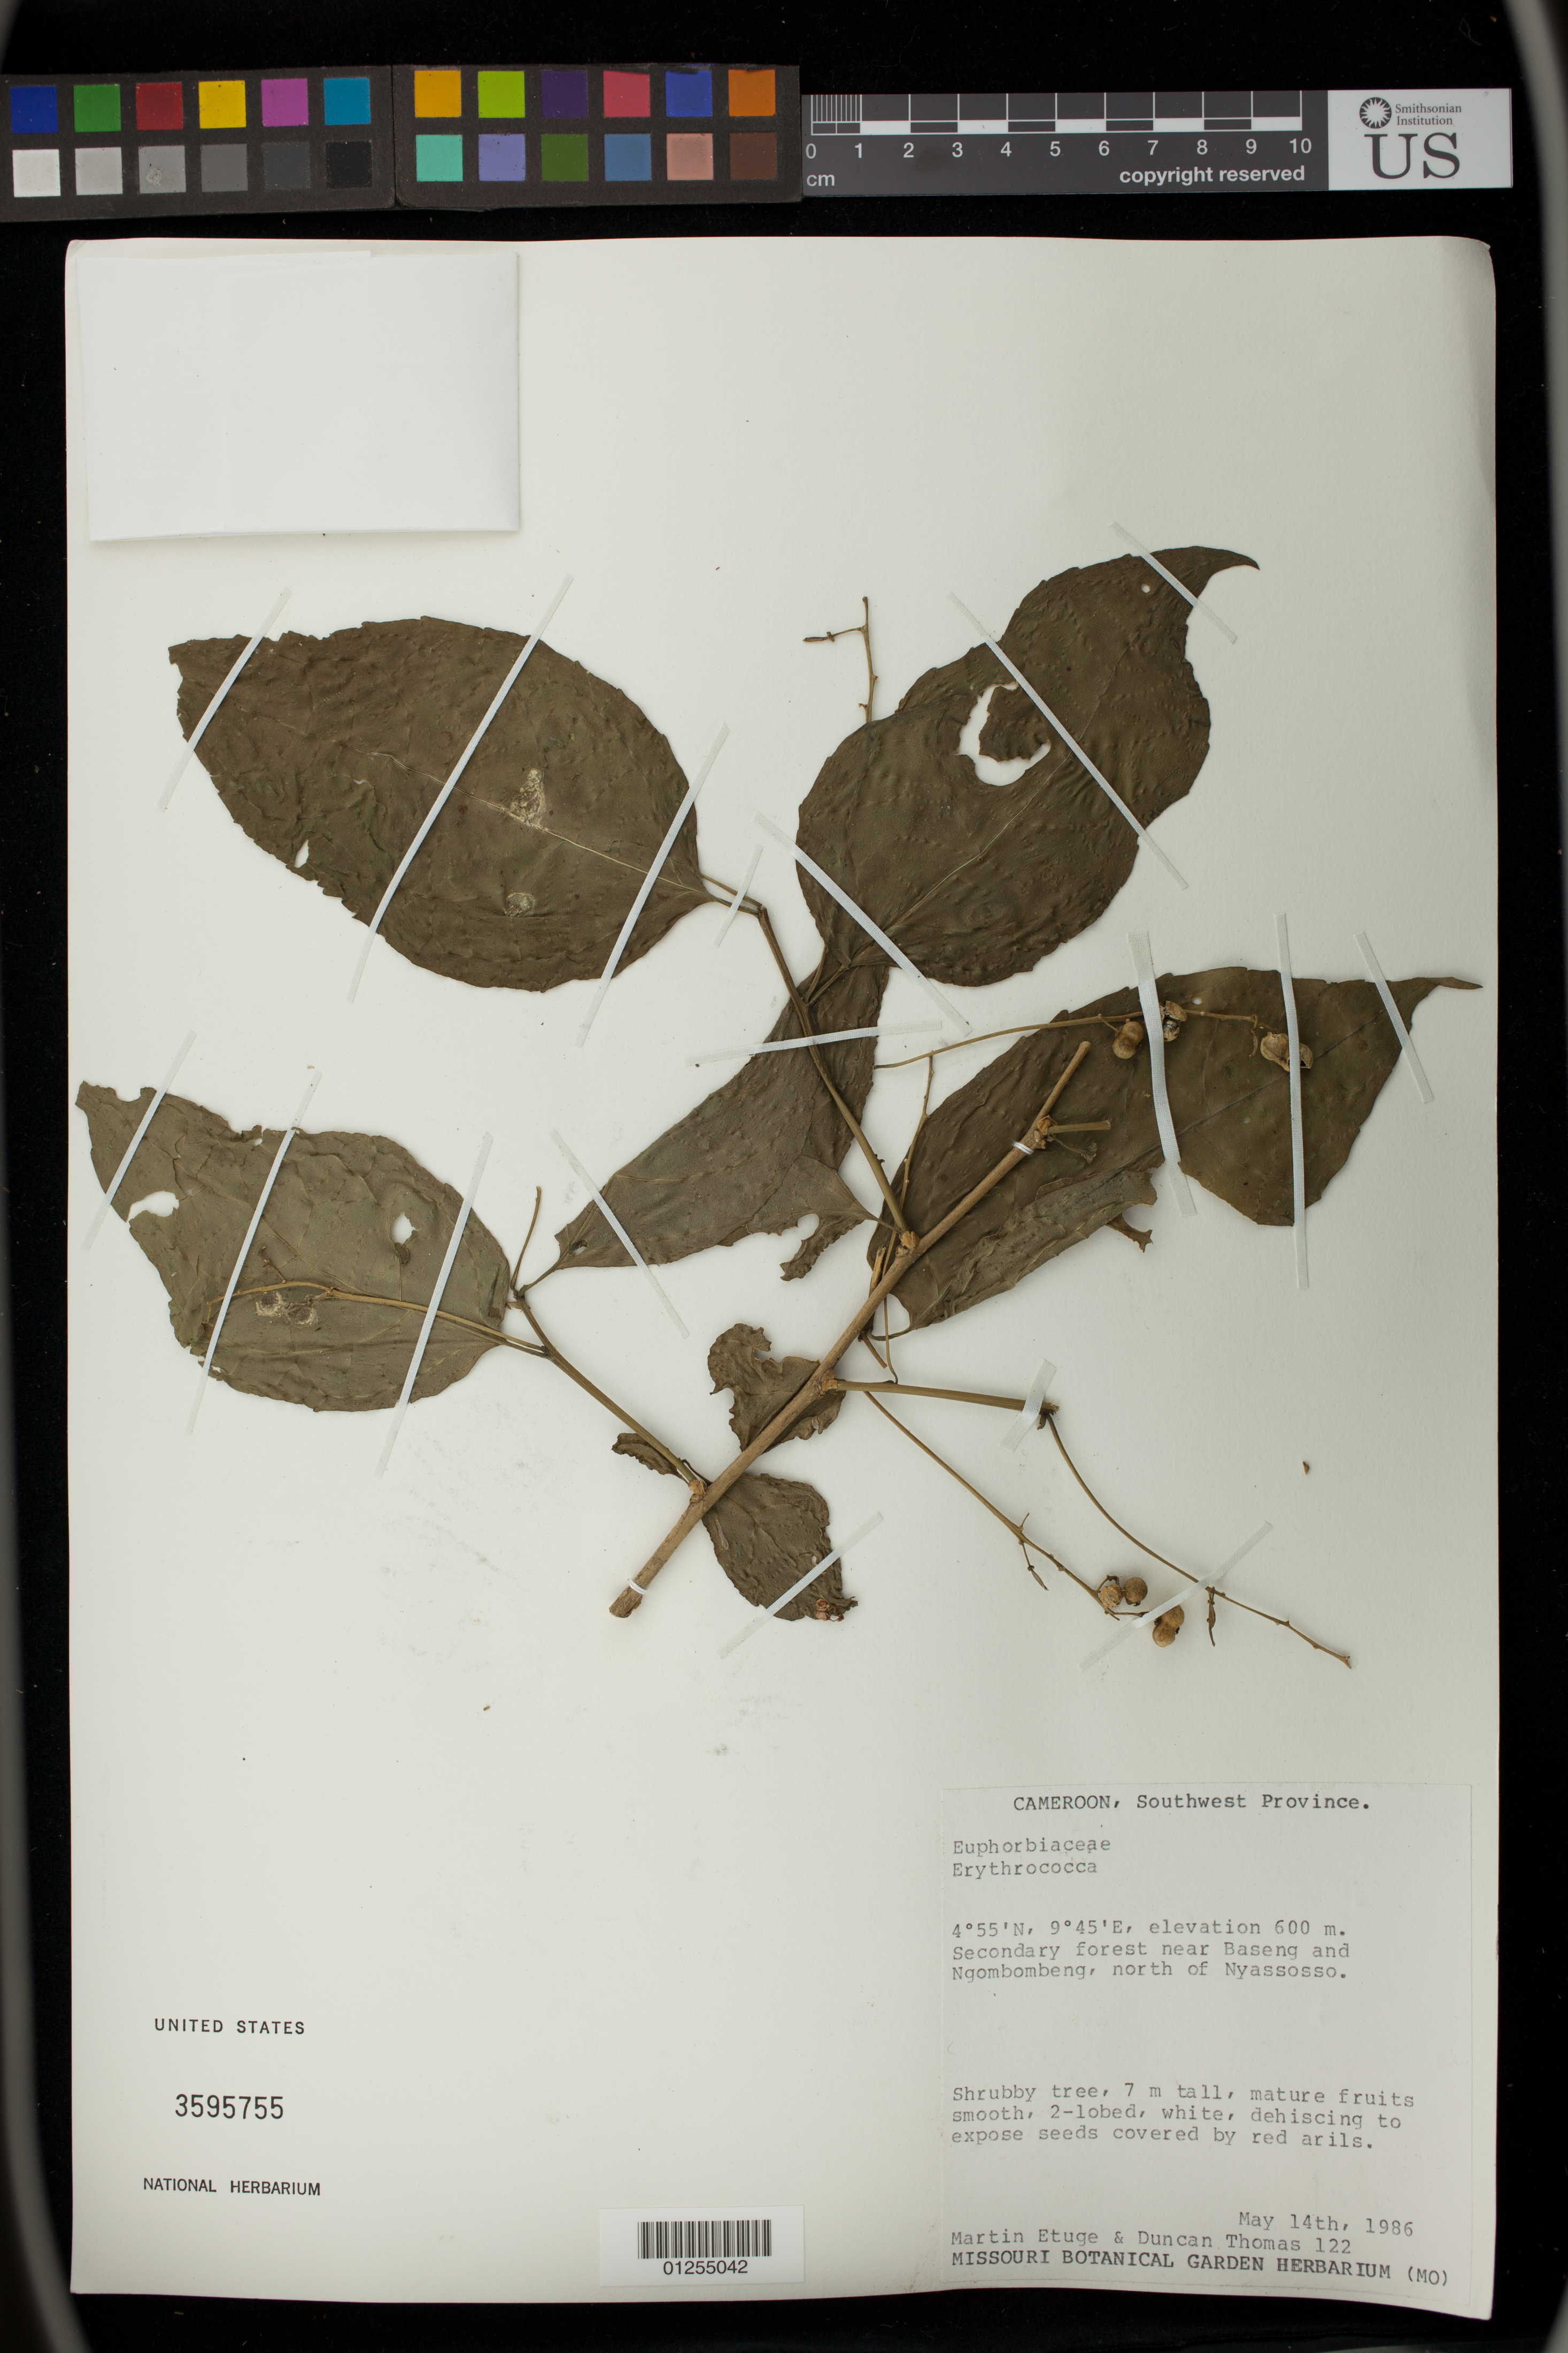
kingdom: Plantae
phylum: Tracheophyta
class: Magnoliopsida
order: Malpighiales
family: Euphorbiaceae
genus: Erythrococca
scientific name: Erythrococca sp.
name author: Benth.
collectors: M. Etuge & D. W. Thomas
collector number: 122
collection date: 1986-05-14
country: Cameroon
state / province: Sud-Ouest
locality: Near Baseng and Ngombombeng, north of Nyassosso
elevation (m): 600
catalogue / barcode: US 3595755